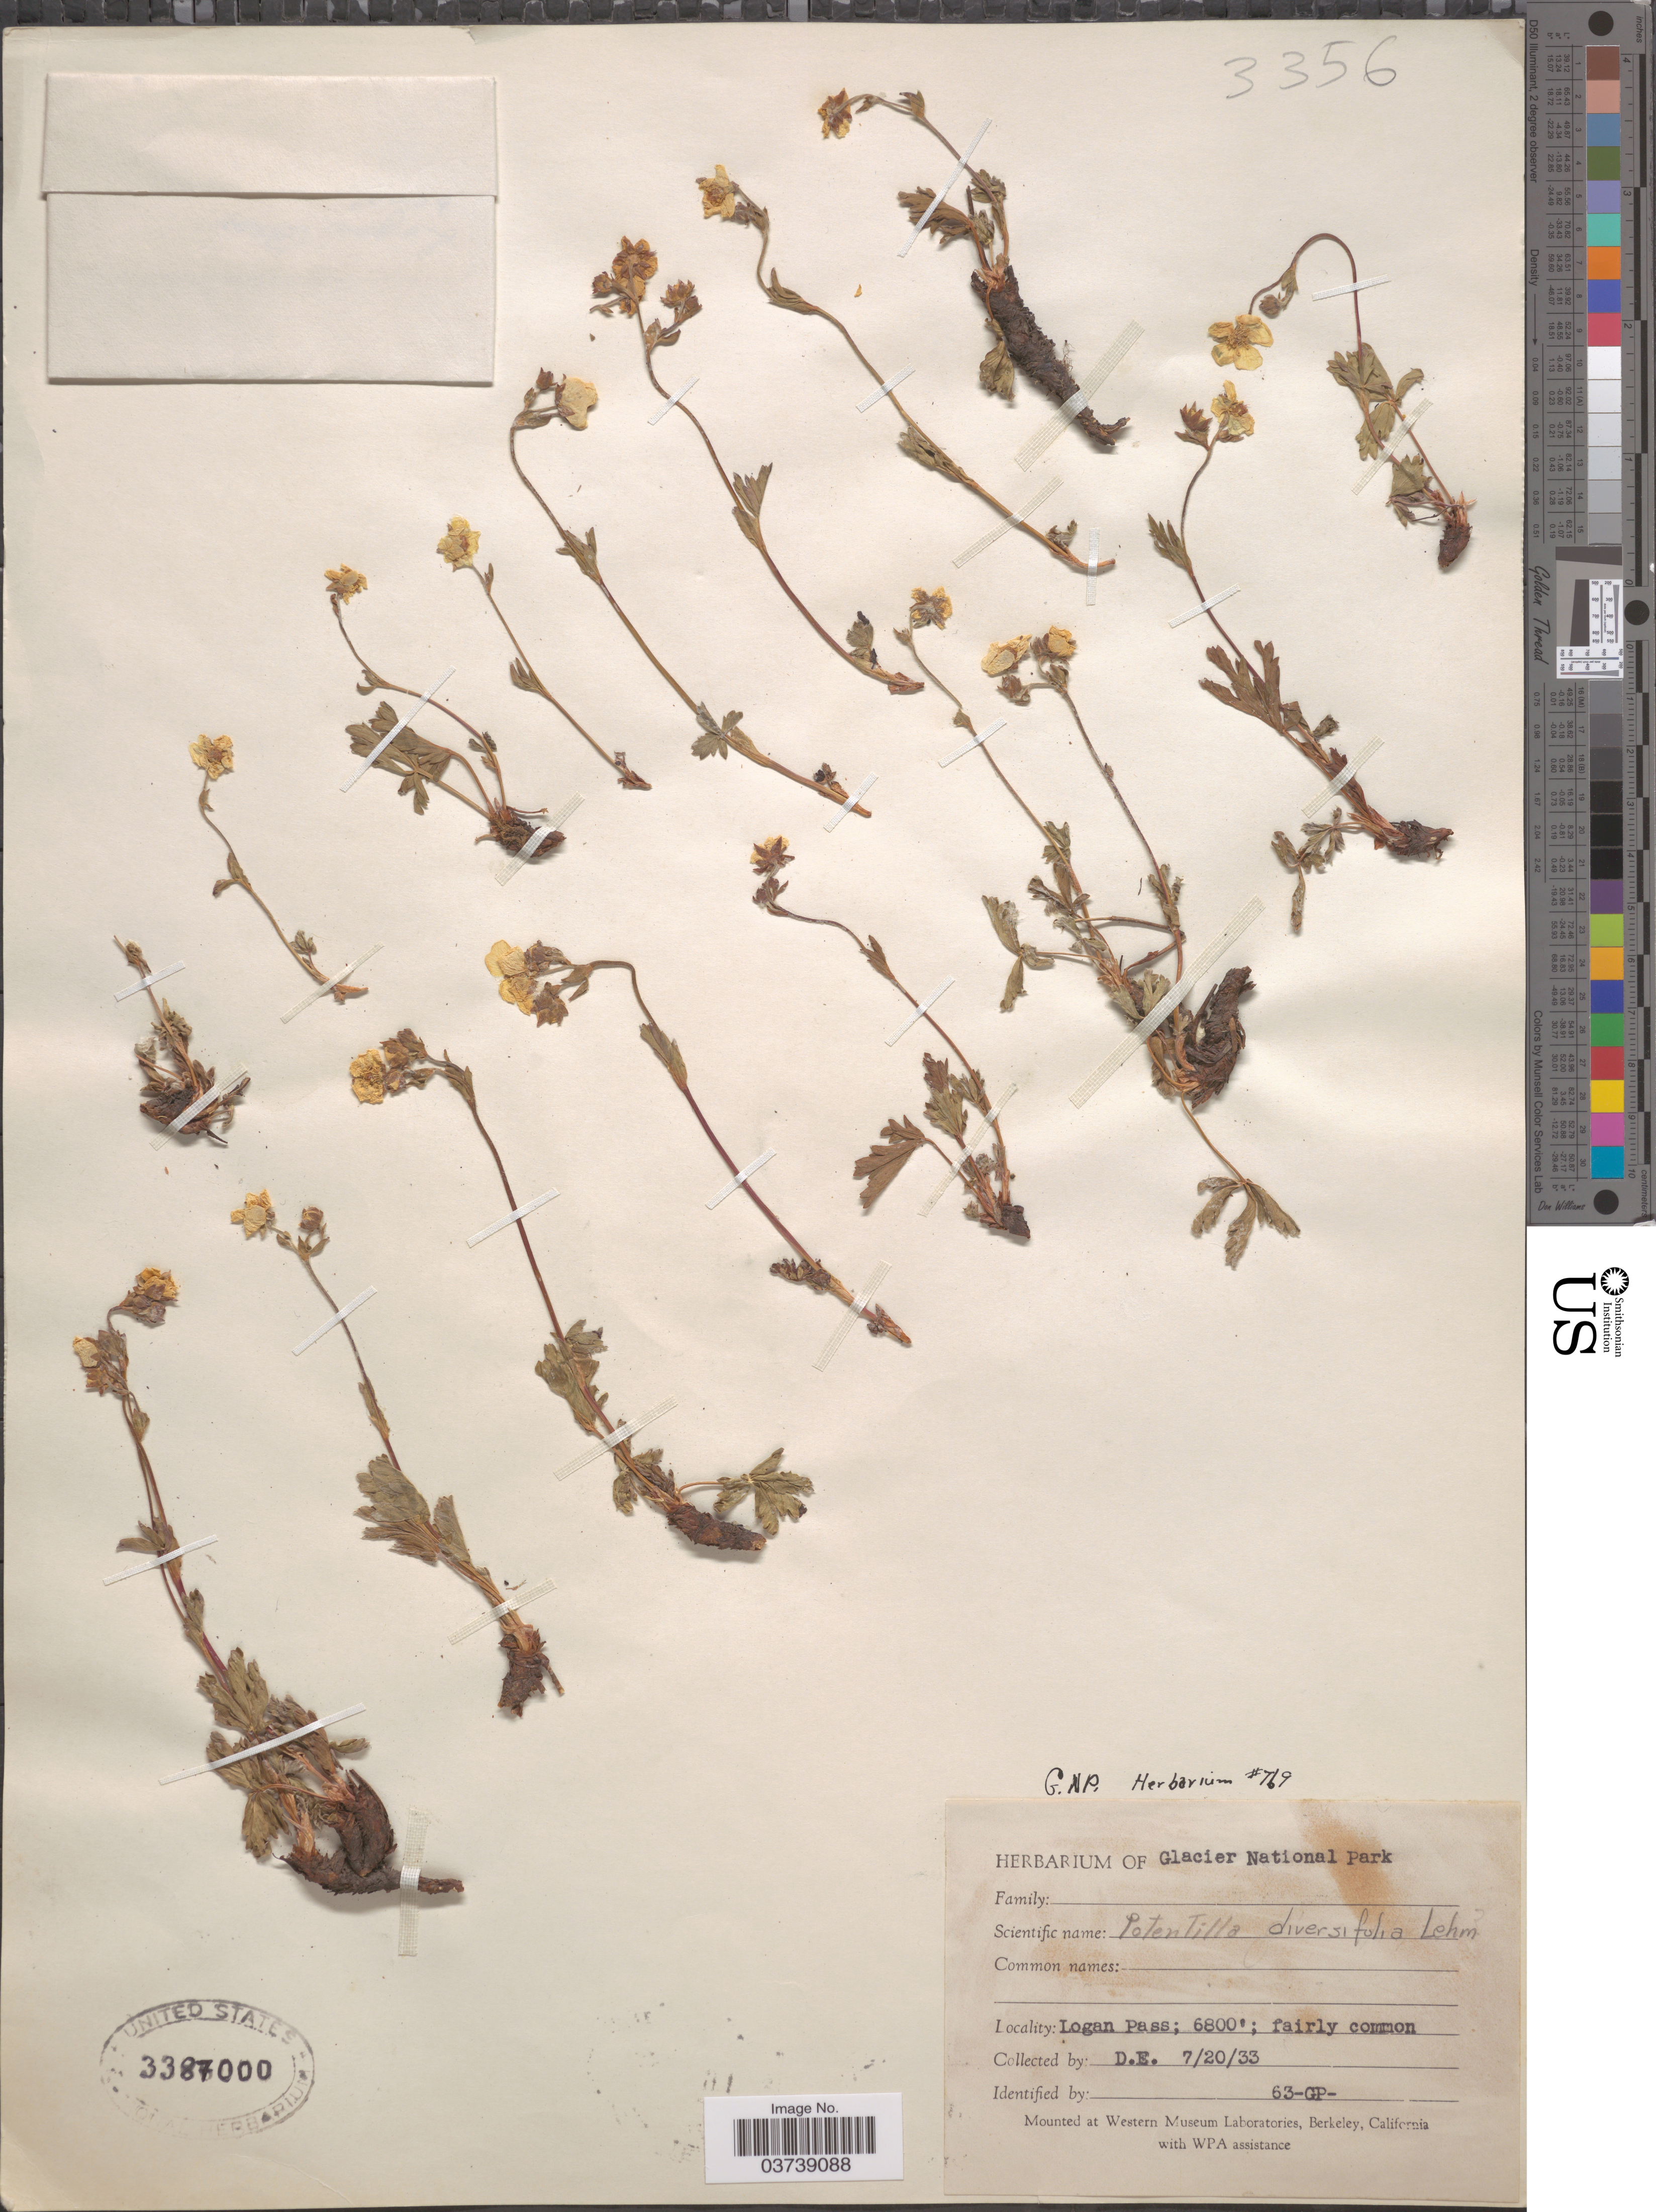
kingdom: Plantae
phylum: Tracheophyta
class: Magnoliopsida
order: Rosales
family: Rosaceae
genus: Potentilla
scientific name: Potentilla diversifolia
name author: Lehm.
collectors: D. E.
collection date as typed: Transcribed d/m/y: 20/7/33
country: United States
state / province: Montana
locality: Logan Pass.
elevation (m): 2073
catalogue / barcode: US 3387000